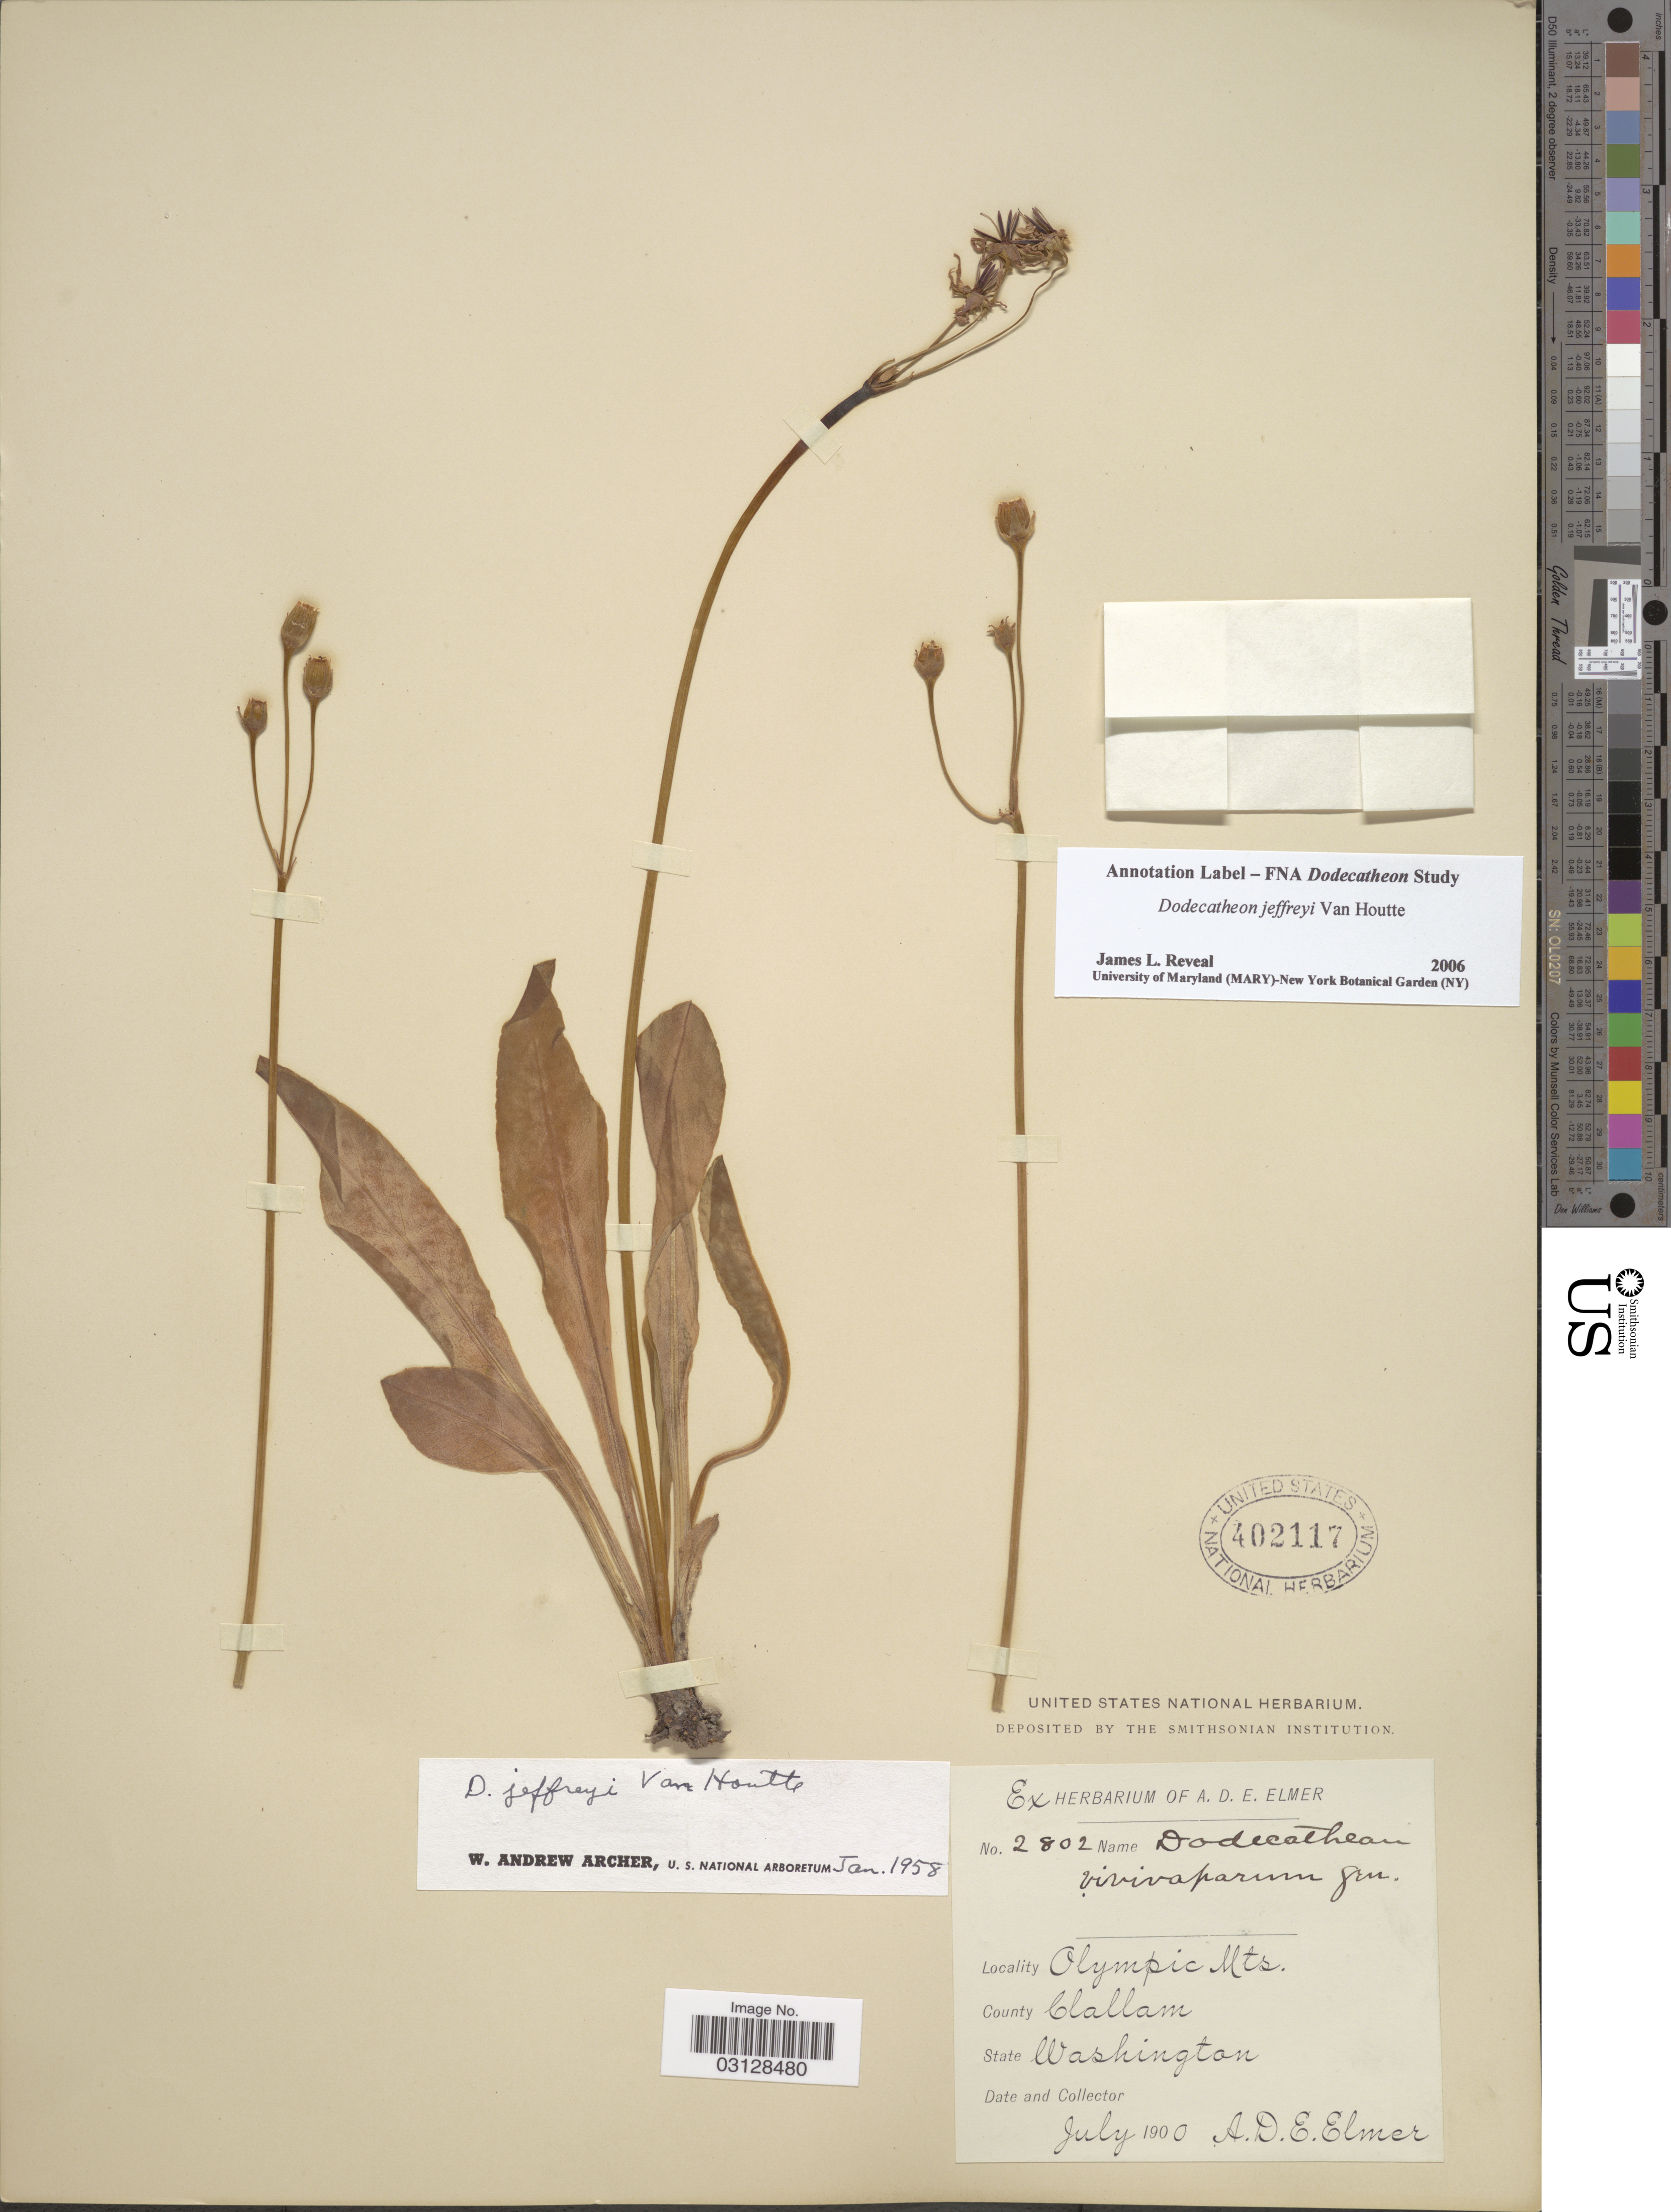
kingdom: Plantae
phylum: Tracheophyta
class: Magnoliopsida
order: Ericales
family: Primulaceae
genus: Dodecatheon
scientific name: Dodecatheon jeffreyi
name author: Van Houtte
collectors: A. D. E. Elmer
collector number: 2802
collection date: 1900-07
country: United States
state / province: Washington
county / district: Clallam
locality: Olympic Mts. County Clallam.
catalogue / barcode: US 402117